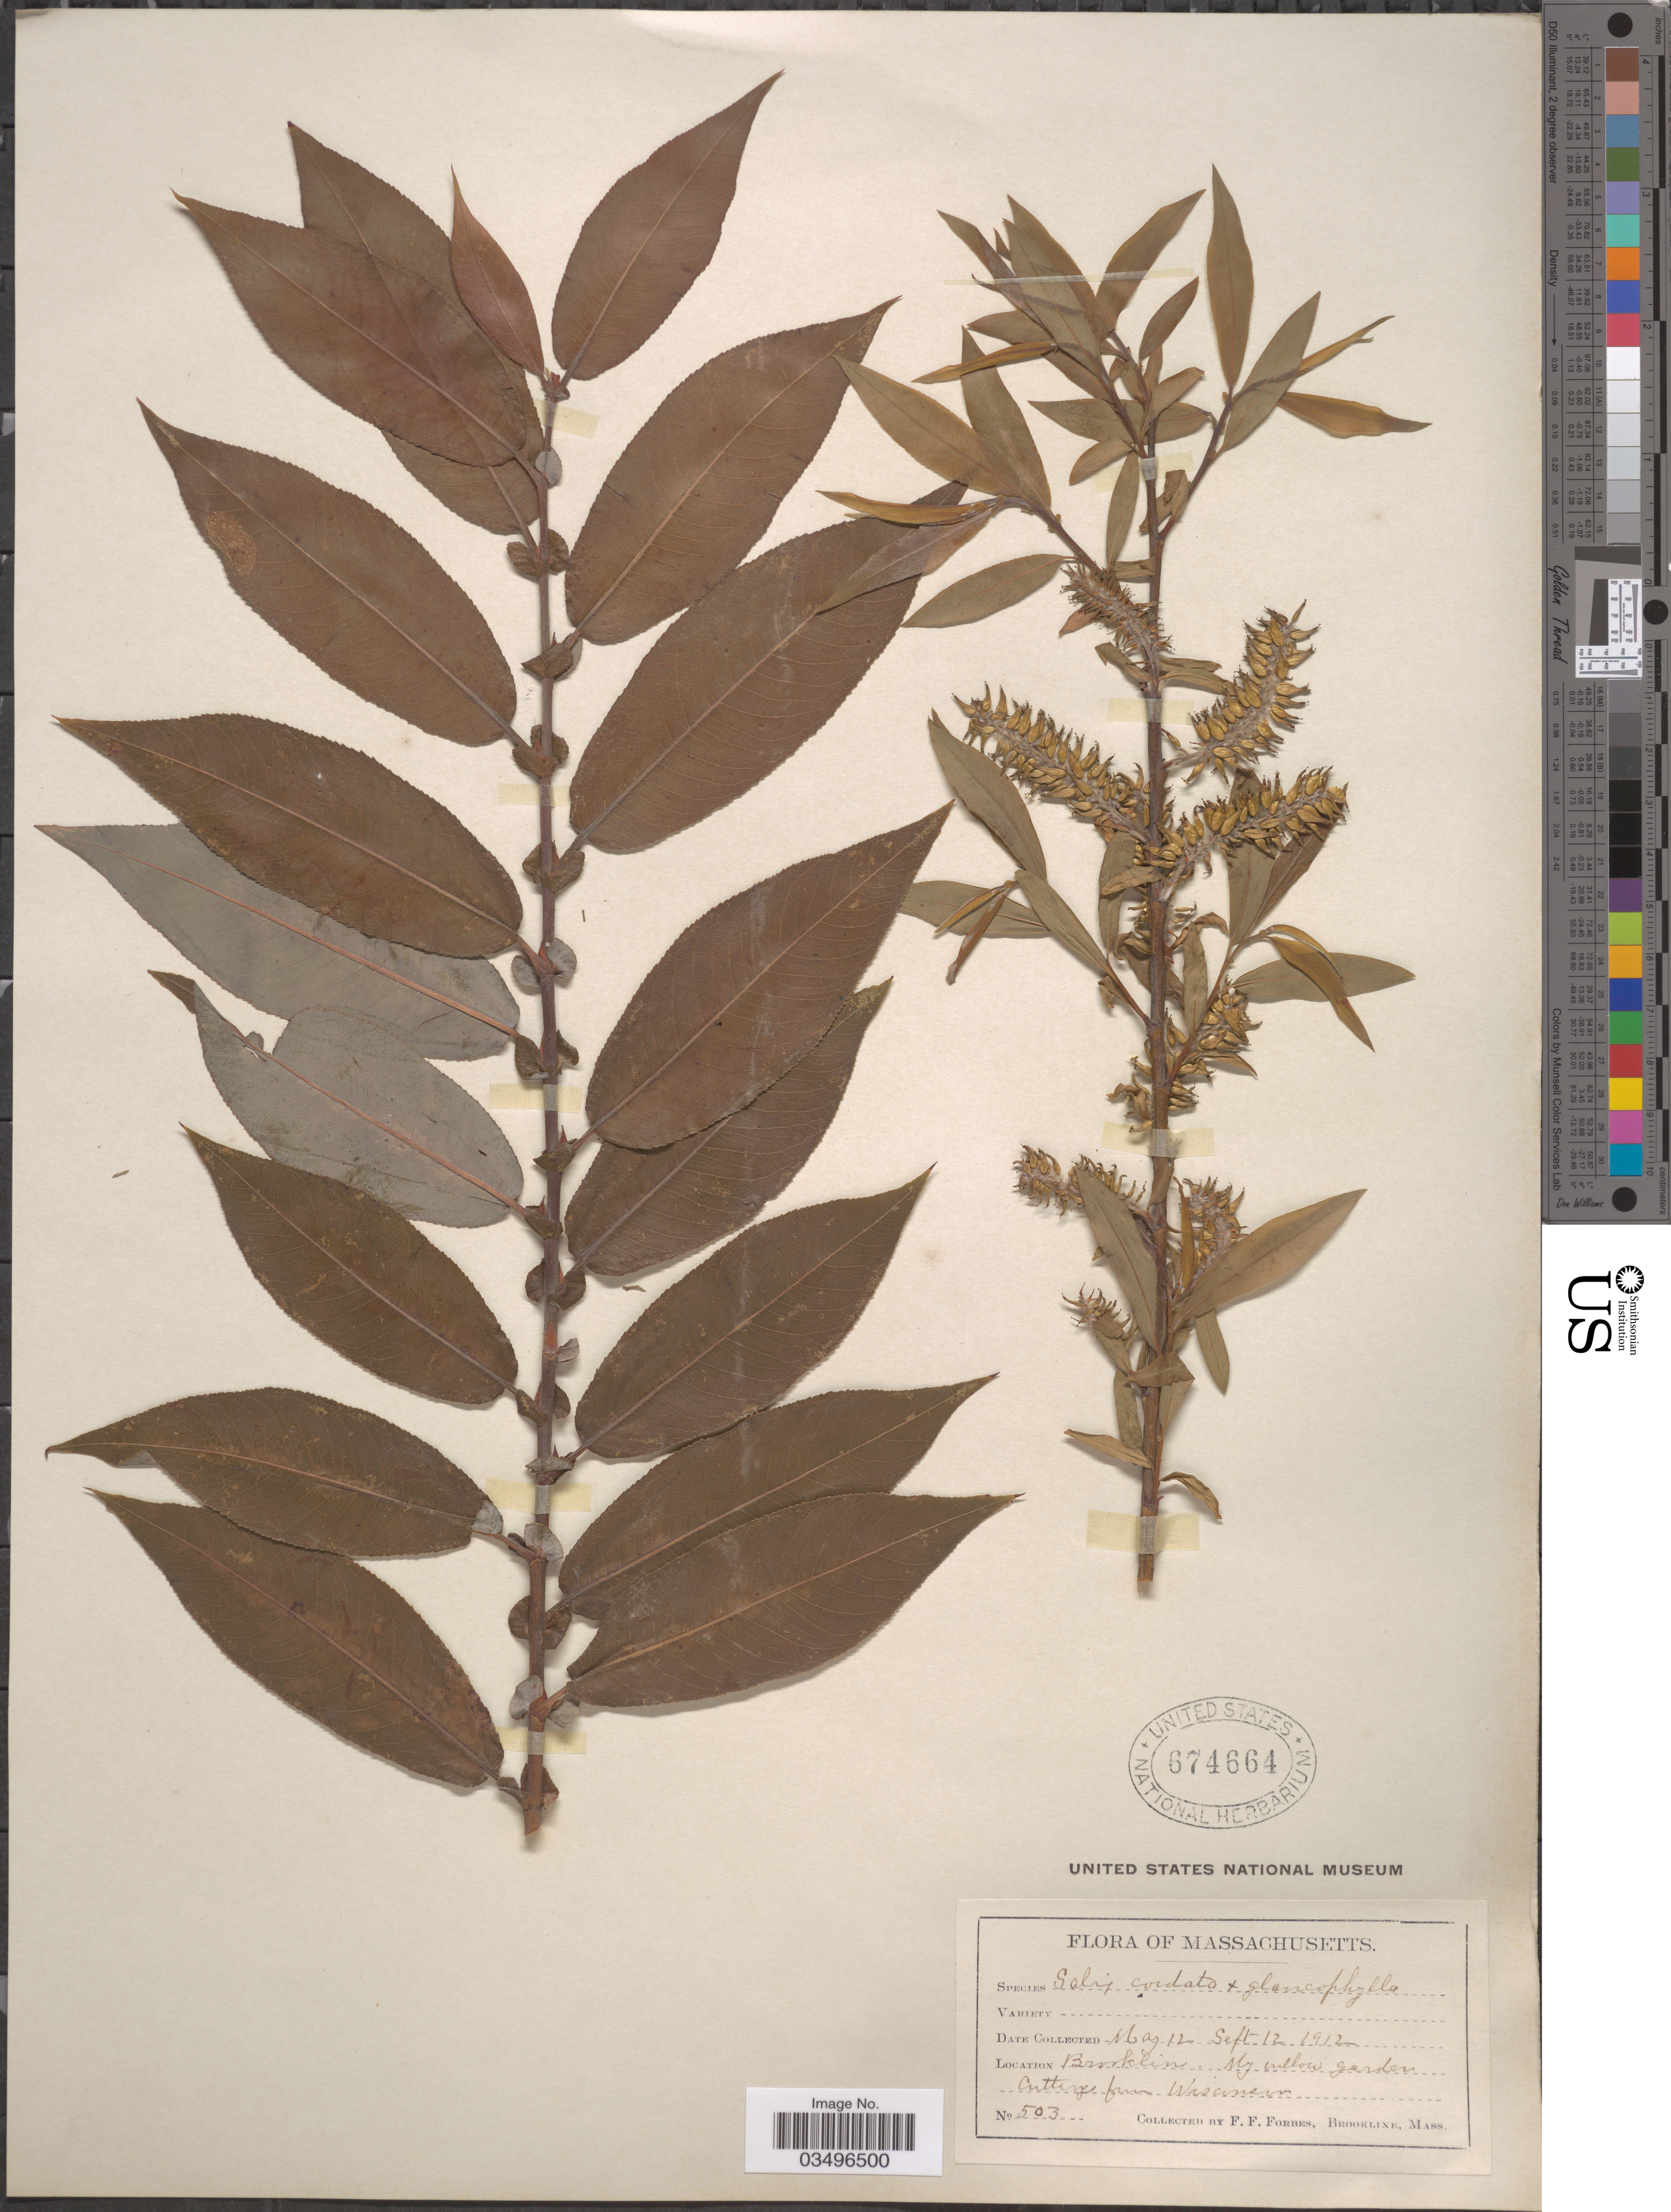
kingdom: Plantae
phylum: Tracheophyta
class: Magnoliopsida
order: Malpighiales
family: Salicaceae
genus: Salix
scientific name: Salix cordata x S. glaucophylla Andersson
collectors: F. Forbes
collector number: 503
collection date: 1912-05-12/1912-09-12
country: United States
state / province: Massachusetts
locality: Brookline. My willow garden.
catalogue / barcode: US 674664